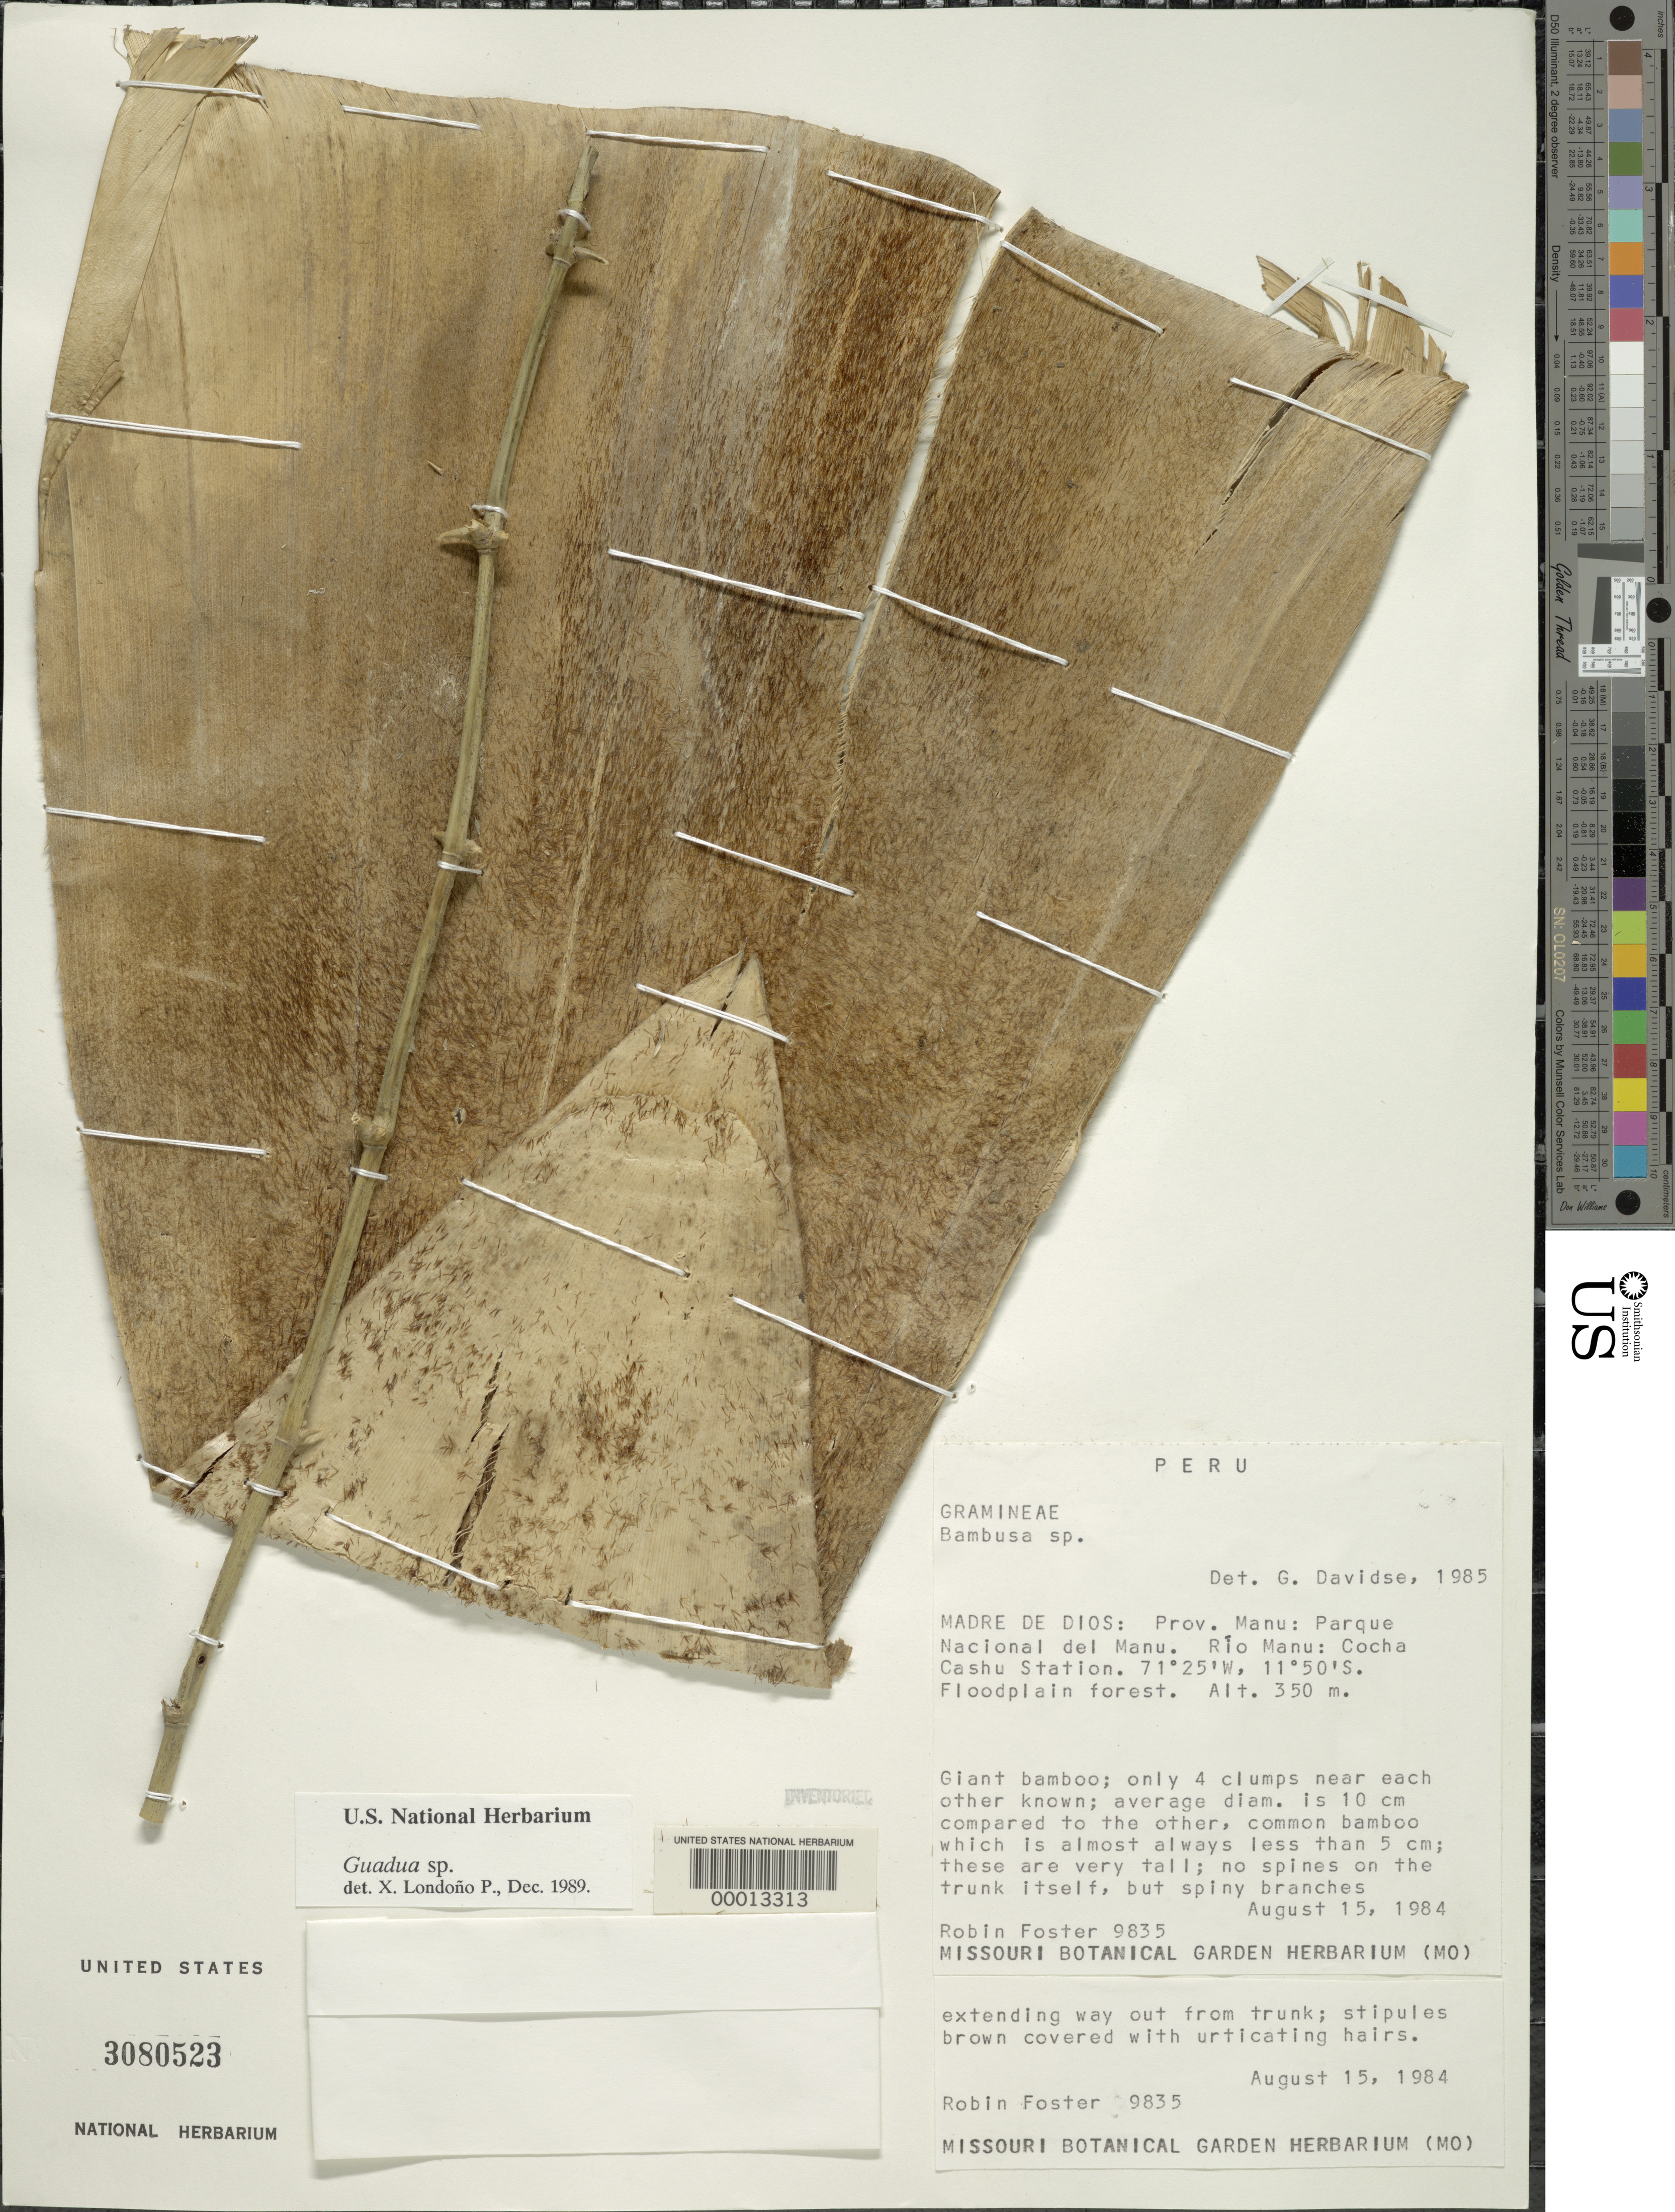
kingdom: Plantae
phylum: Tracheophyta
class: Liliopsida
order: Poales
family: Poaceae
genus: Guadua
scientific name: Guadua angustifolia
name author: Kunth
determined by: McMurchie, Elizabeth, (UNITED STATES)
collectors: R. Foster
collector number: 9835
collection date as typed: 15 Aug 1985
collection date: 1985-08-15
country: Peru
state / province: Madre de Dios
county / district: Manú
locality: Parque nacional del manu, cocha cashu station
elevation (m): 350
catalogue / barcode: US 3080523